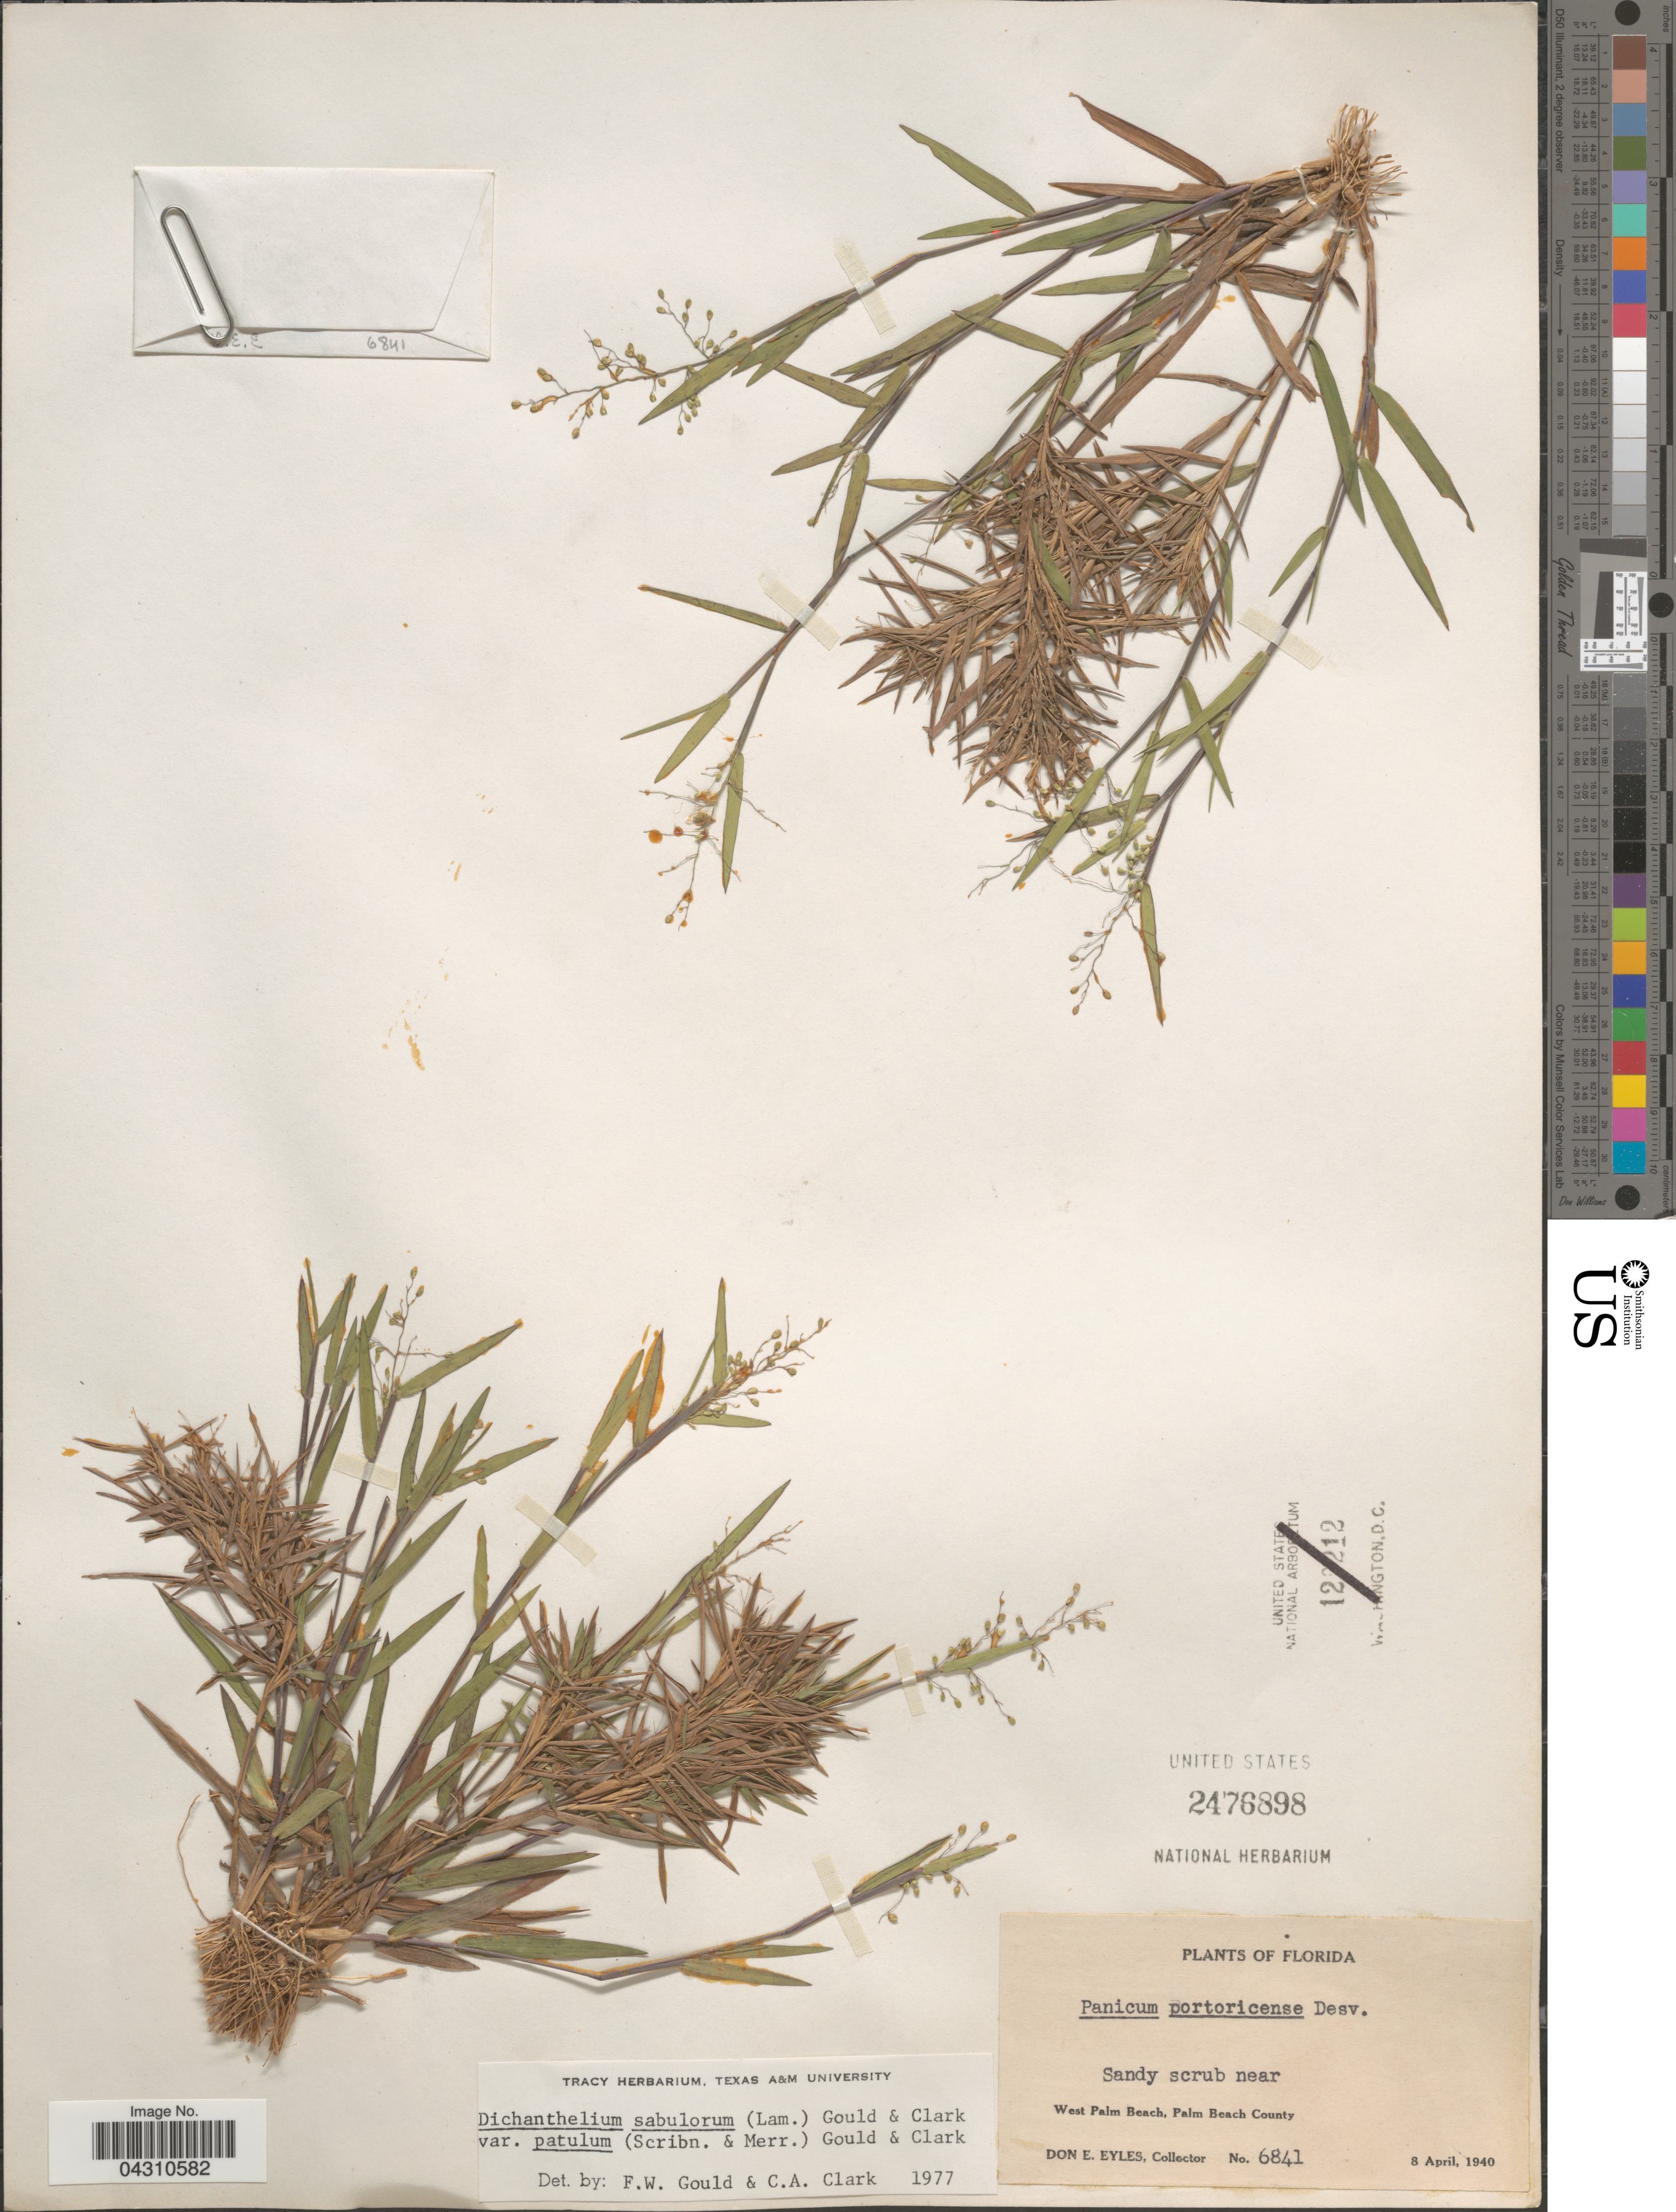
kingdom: Plantae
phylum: Tracheophyta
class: Liliopsida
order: Poales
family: Poaceae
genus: Dichanthelium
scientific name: Dichanthelium portoricense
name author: (Desv. ex Ham.) B.F. Hansen & Wunderlin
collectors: D. Eyles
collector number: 6841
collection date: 1940-04-08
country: United States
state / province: Florida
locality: Sandy scrub near West Palm Beach, Palm Beach County.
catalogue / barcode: US 2476898